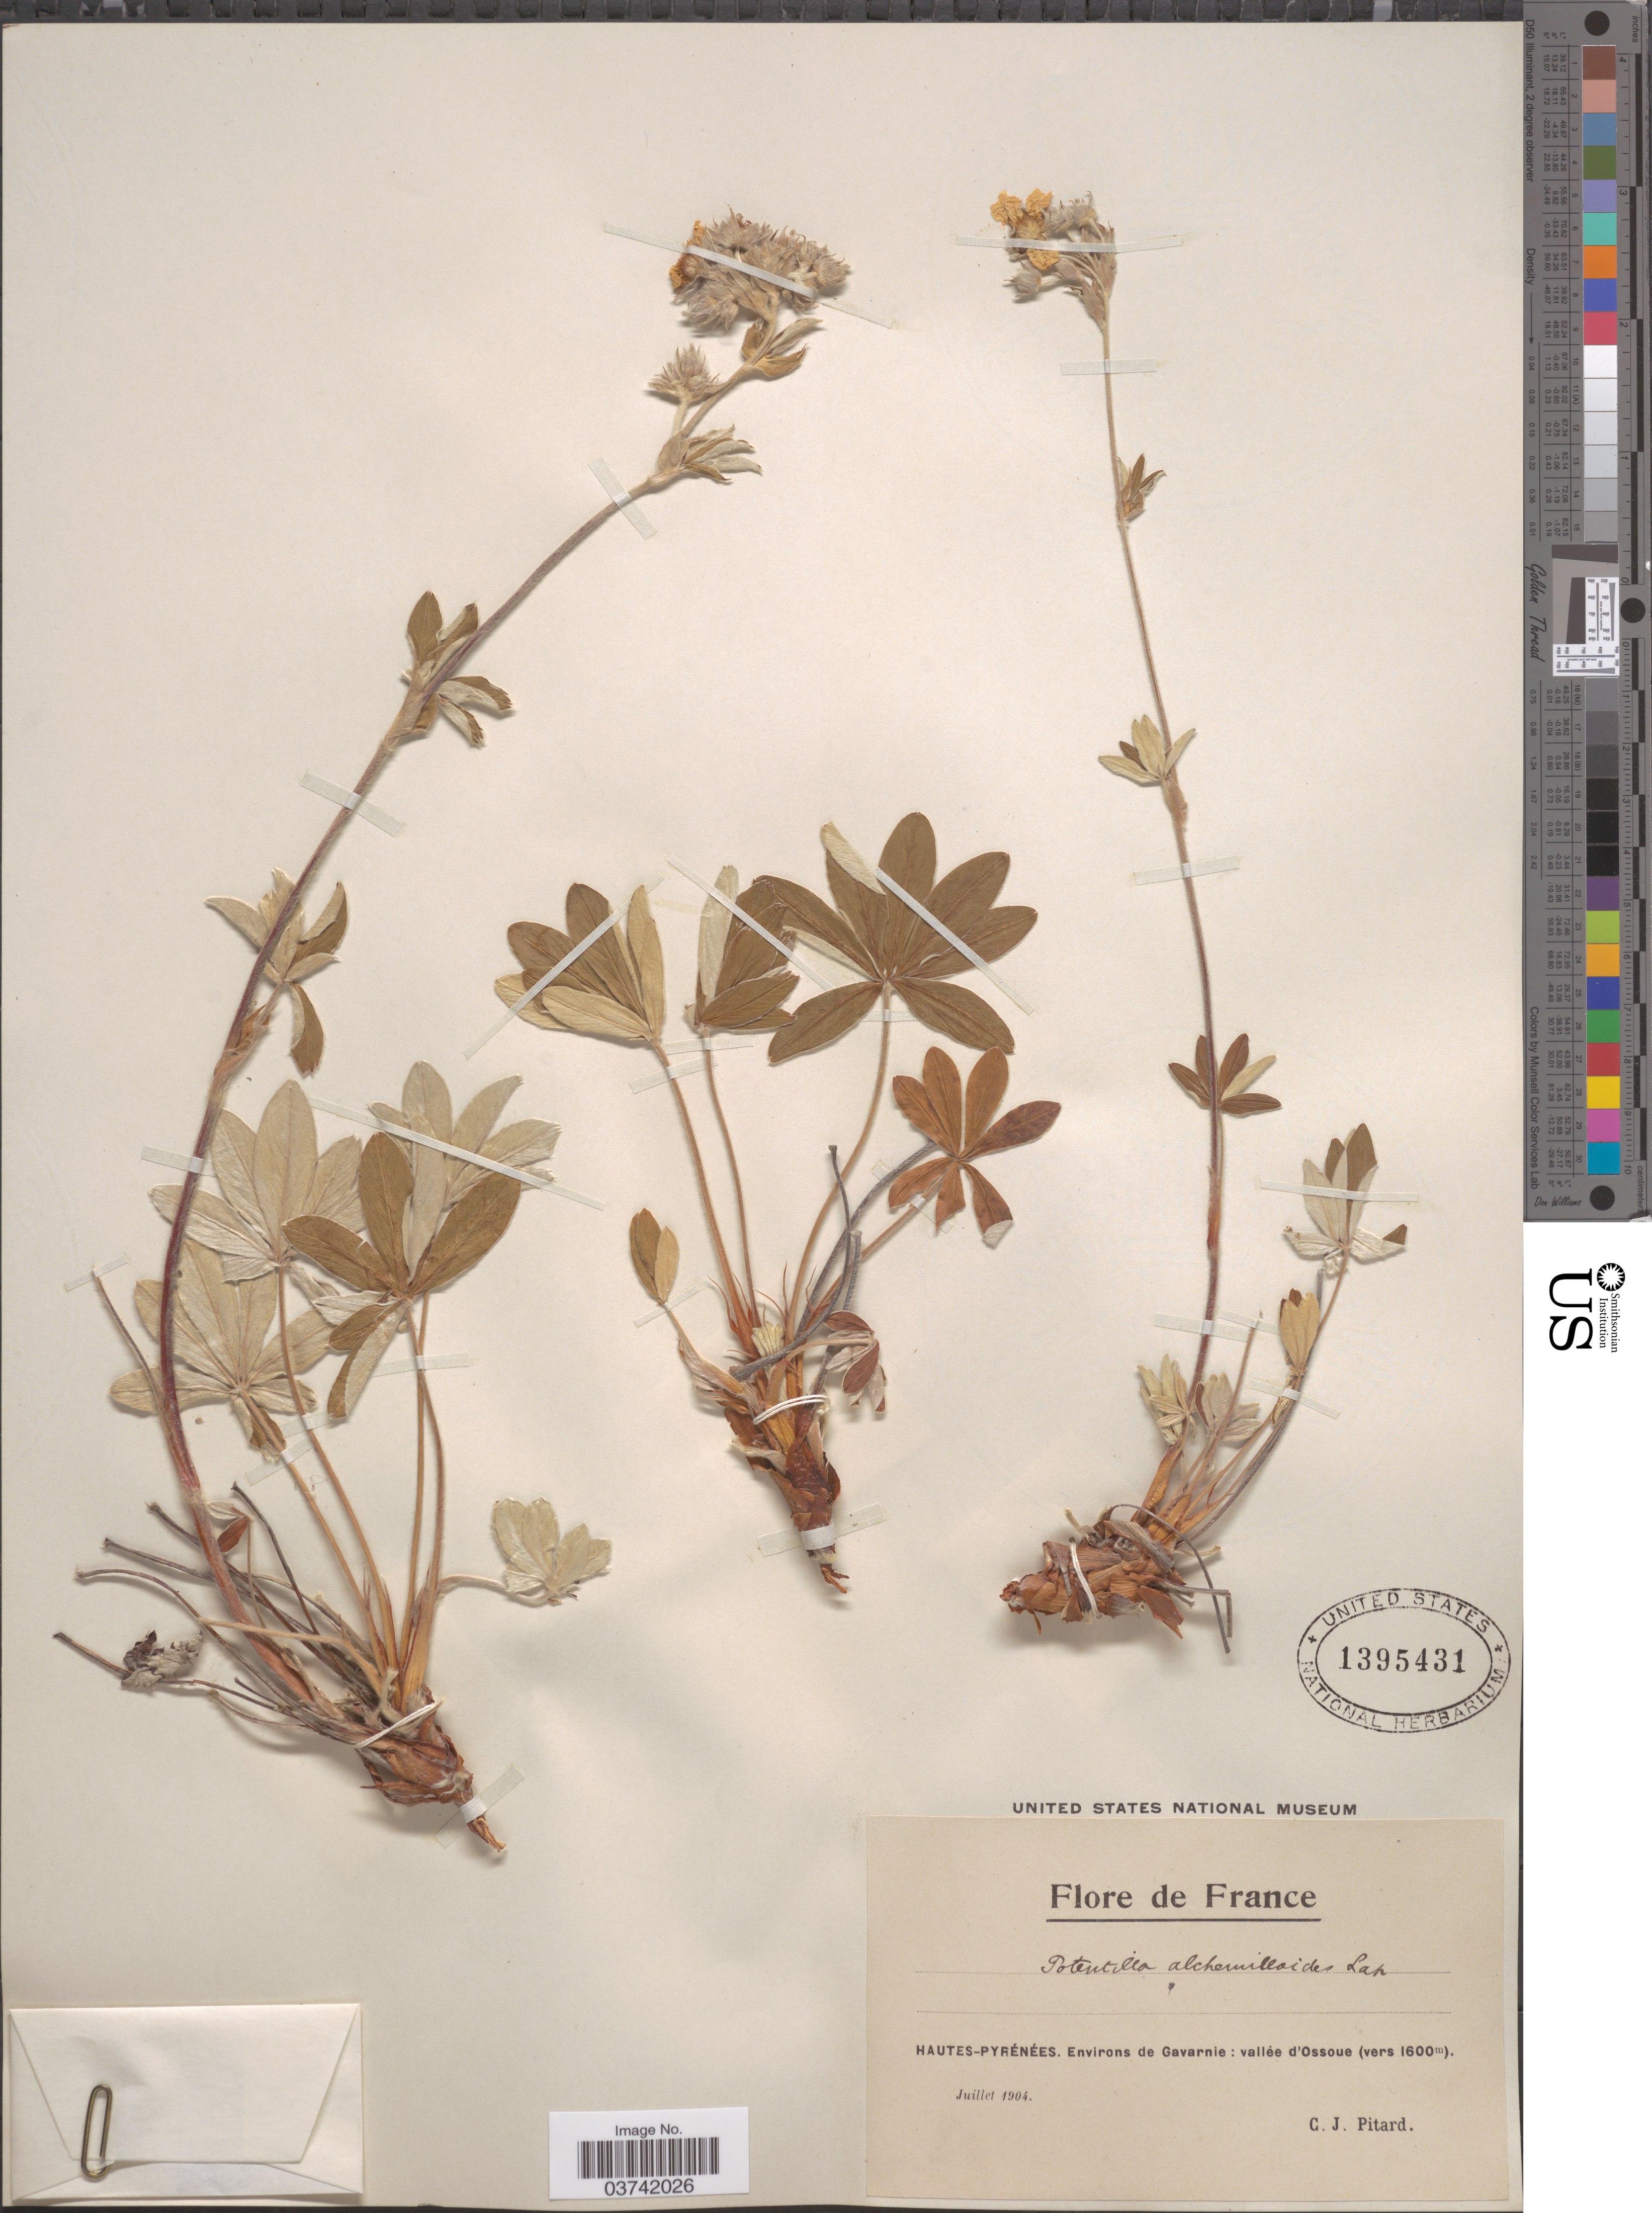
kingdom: Plantae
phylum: Tracheophyta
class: Magnoliopsida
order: Rosales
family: Rosaceae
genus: Potentilla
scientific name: Potentilla alchemilloides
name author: D.F.K. Schltdl.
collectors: C. Pitard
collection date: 1904-07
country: France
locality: Hautes-Pyrénées. Environs de Gavarnie: vallée d'Ossoue.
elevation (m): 1600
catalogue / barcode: US 1395431